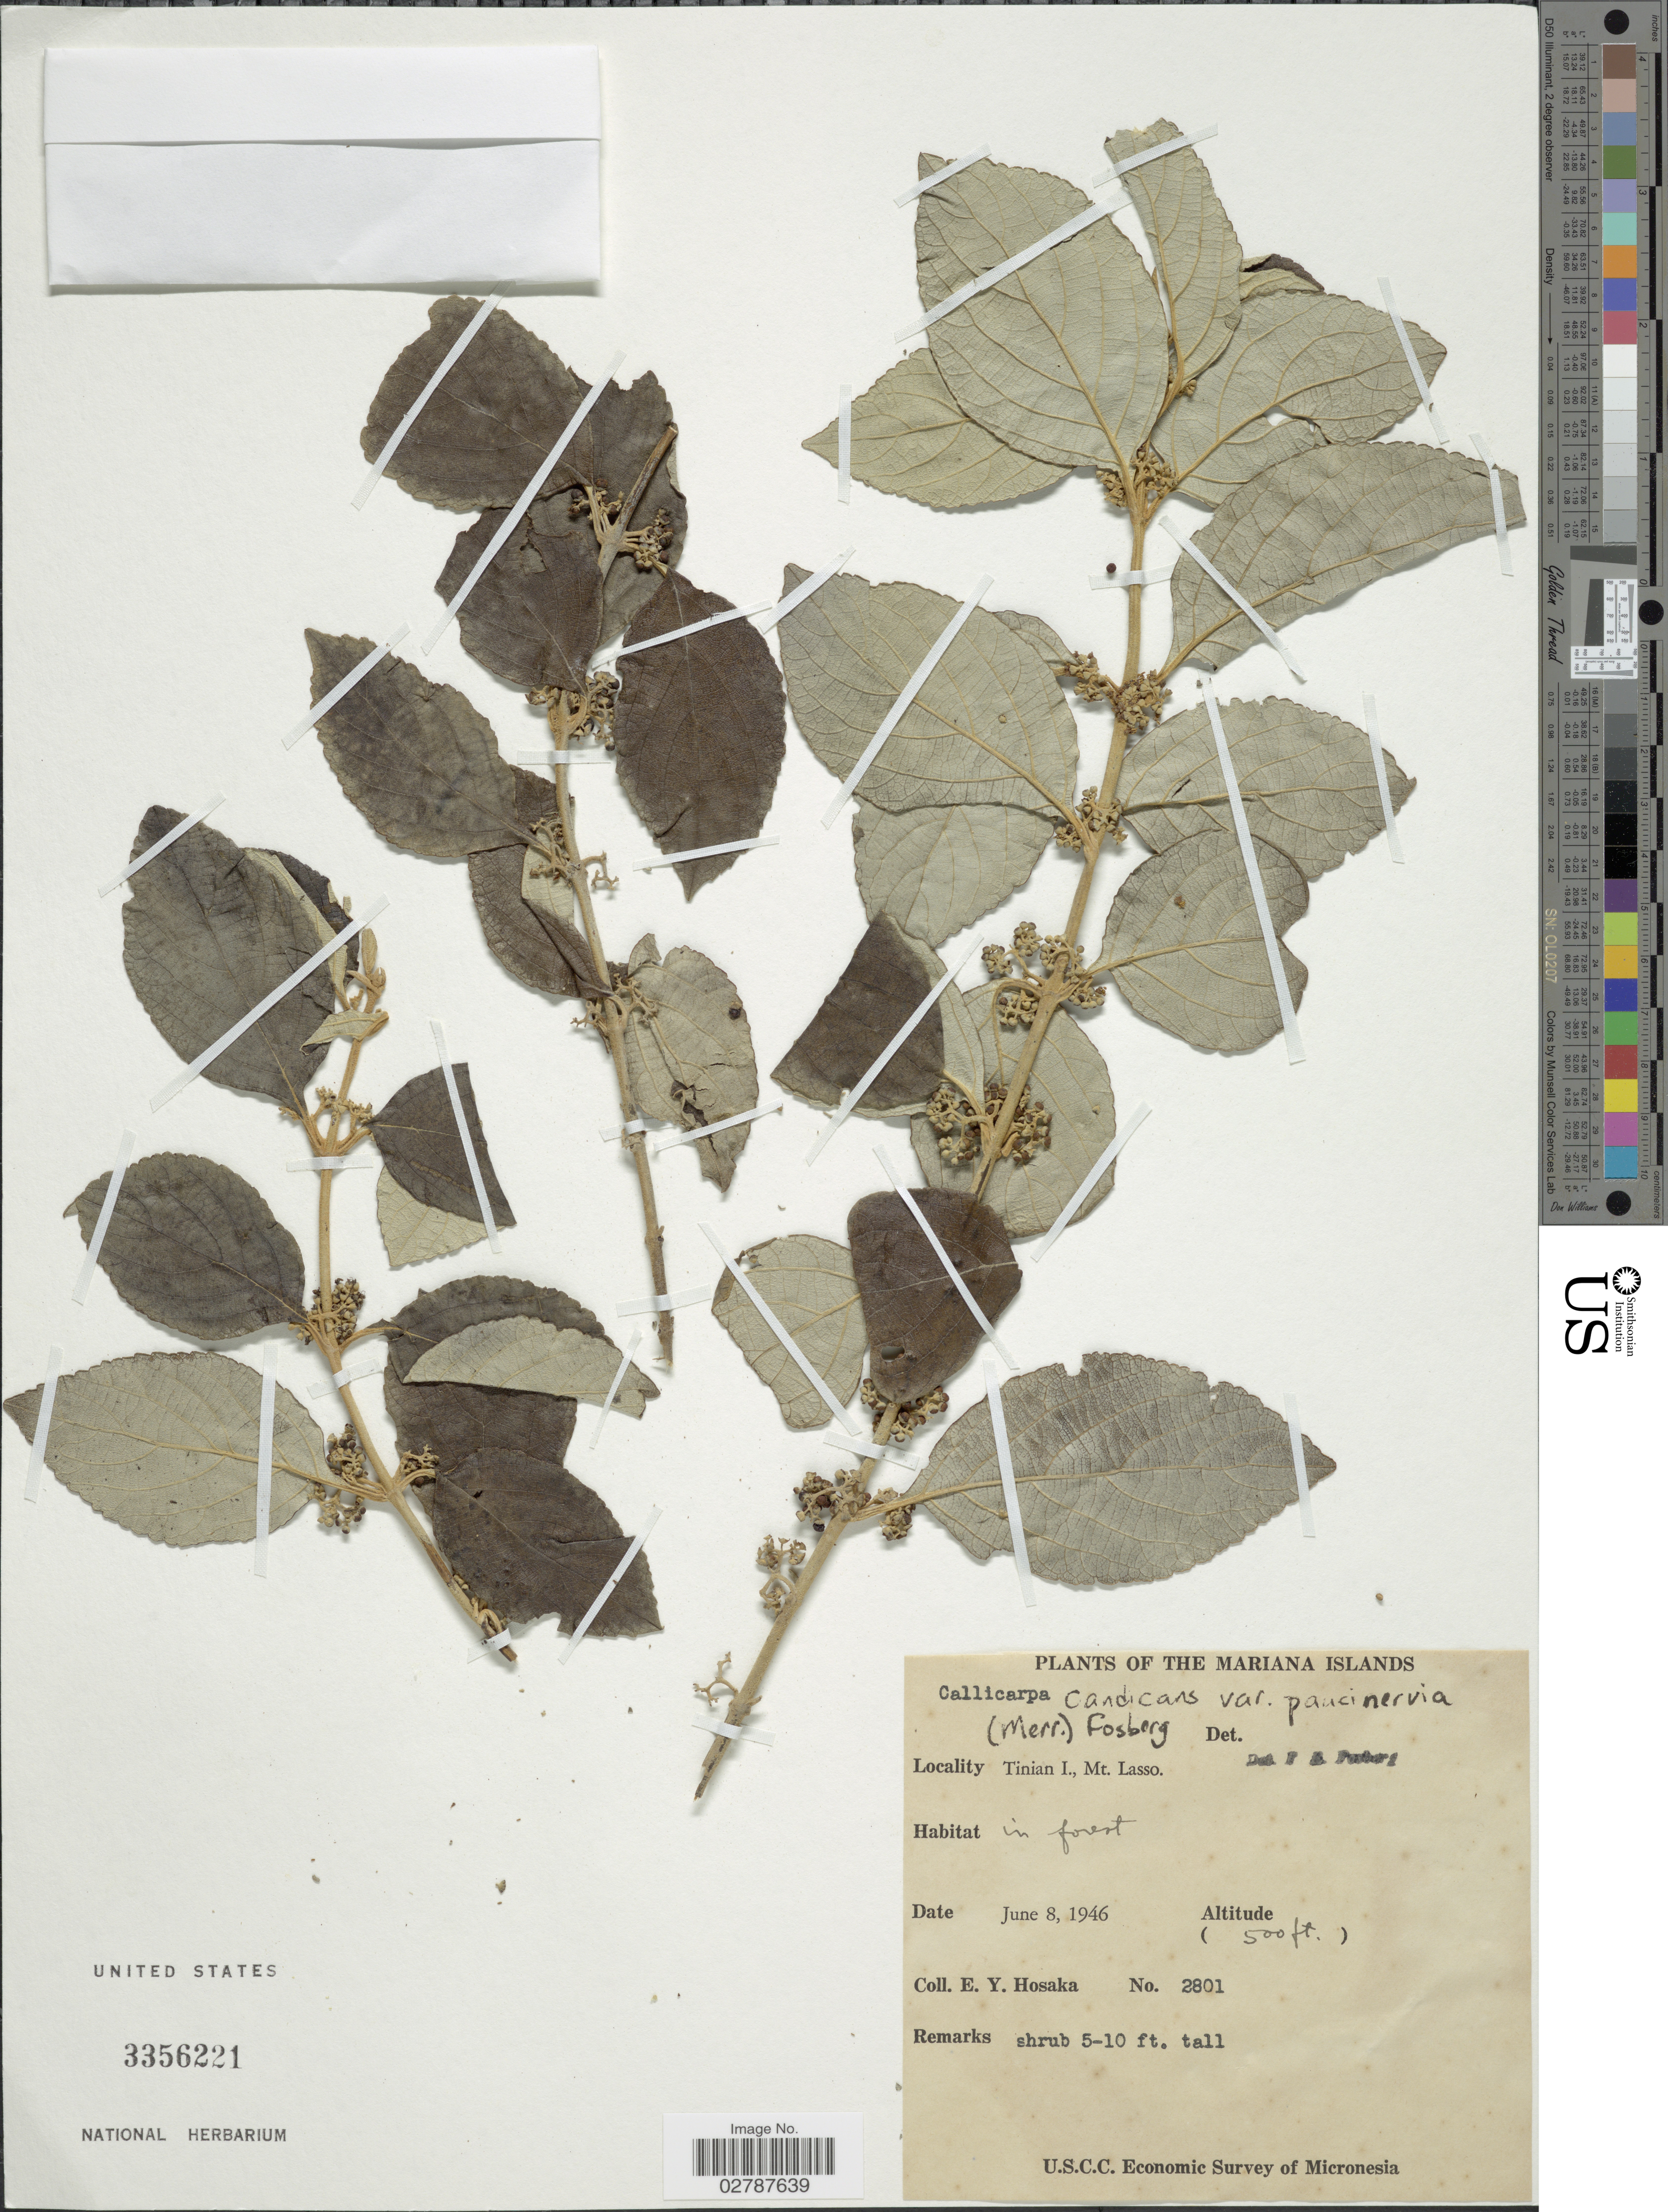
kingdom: Plantae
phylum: Tracheophyta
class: Magnoliopsida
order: Lamiales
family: Lamiaceae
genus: Callicarpa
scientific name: Callicarpa candicans var. paucinervia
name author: (Merr.) Fosberg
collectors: E. Y. Hosaka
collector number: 2801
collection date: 1946-06-08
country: Northern Mariana Islands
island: Tinian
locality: Tinian I., Mt. Lasso.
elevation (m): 152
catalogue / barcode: US 3356221